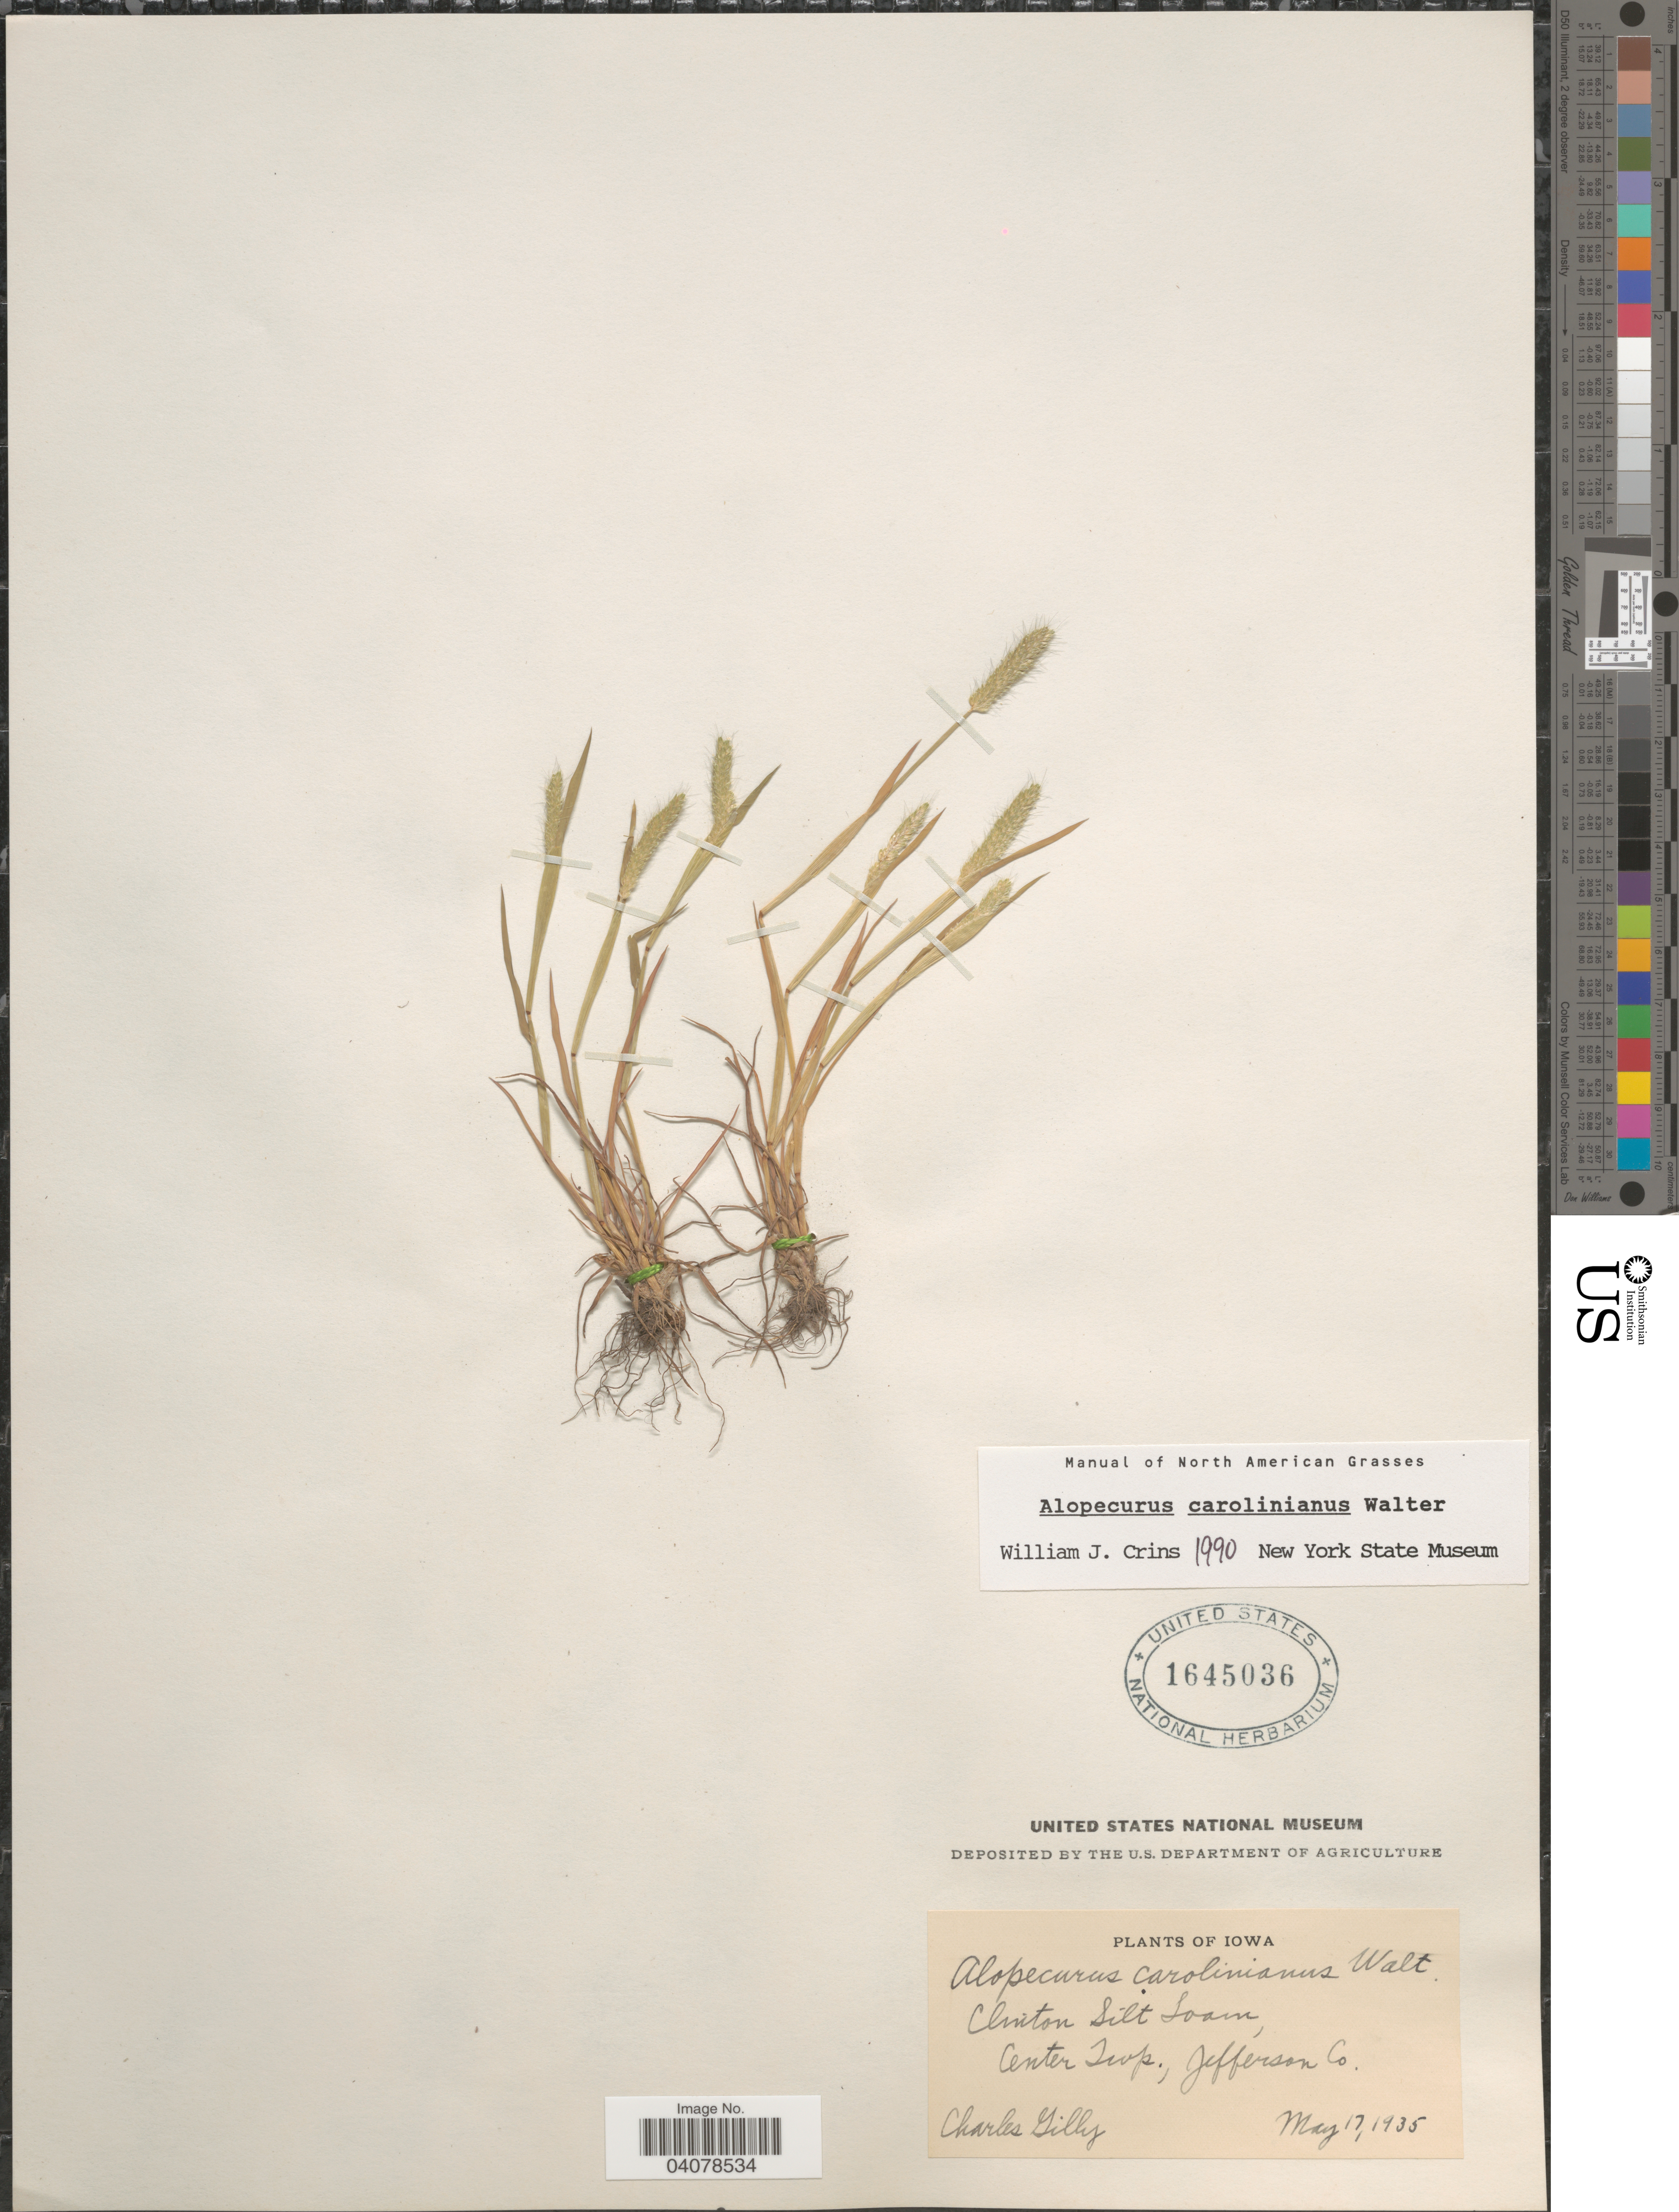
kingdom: Plantae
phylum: Tracheophyta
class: Liliopsida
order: Poales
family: Poaceae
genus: Alopecurus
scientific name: Alopecurus carolinianus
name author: Walter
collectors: C. Gilly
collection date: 1935-05-17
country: United States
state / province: Iowa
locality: Clinton Silt Loam, Center Twp., Jefferson Co.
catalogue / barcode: US 1645036